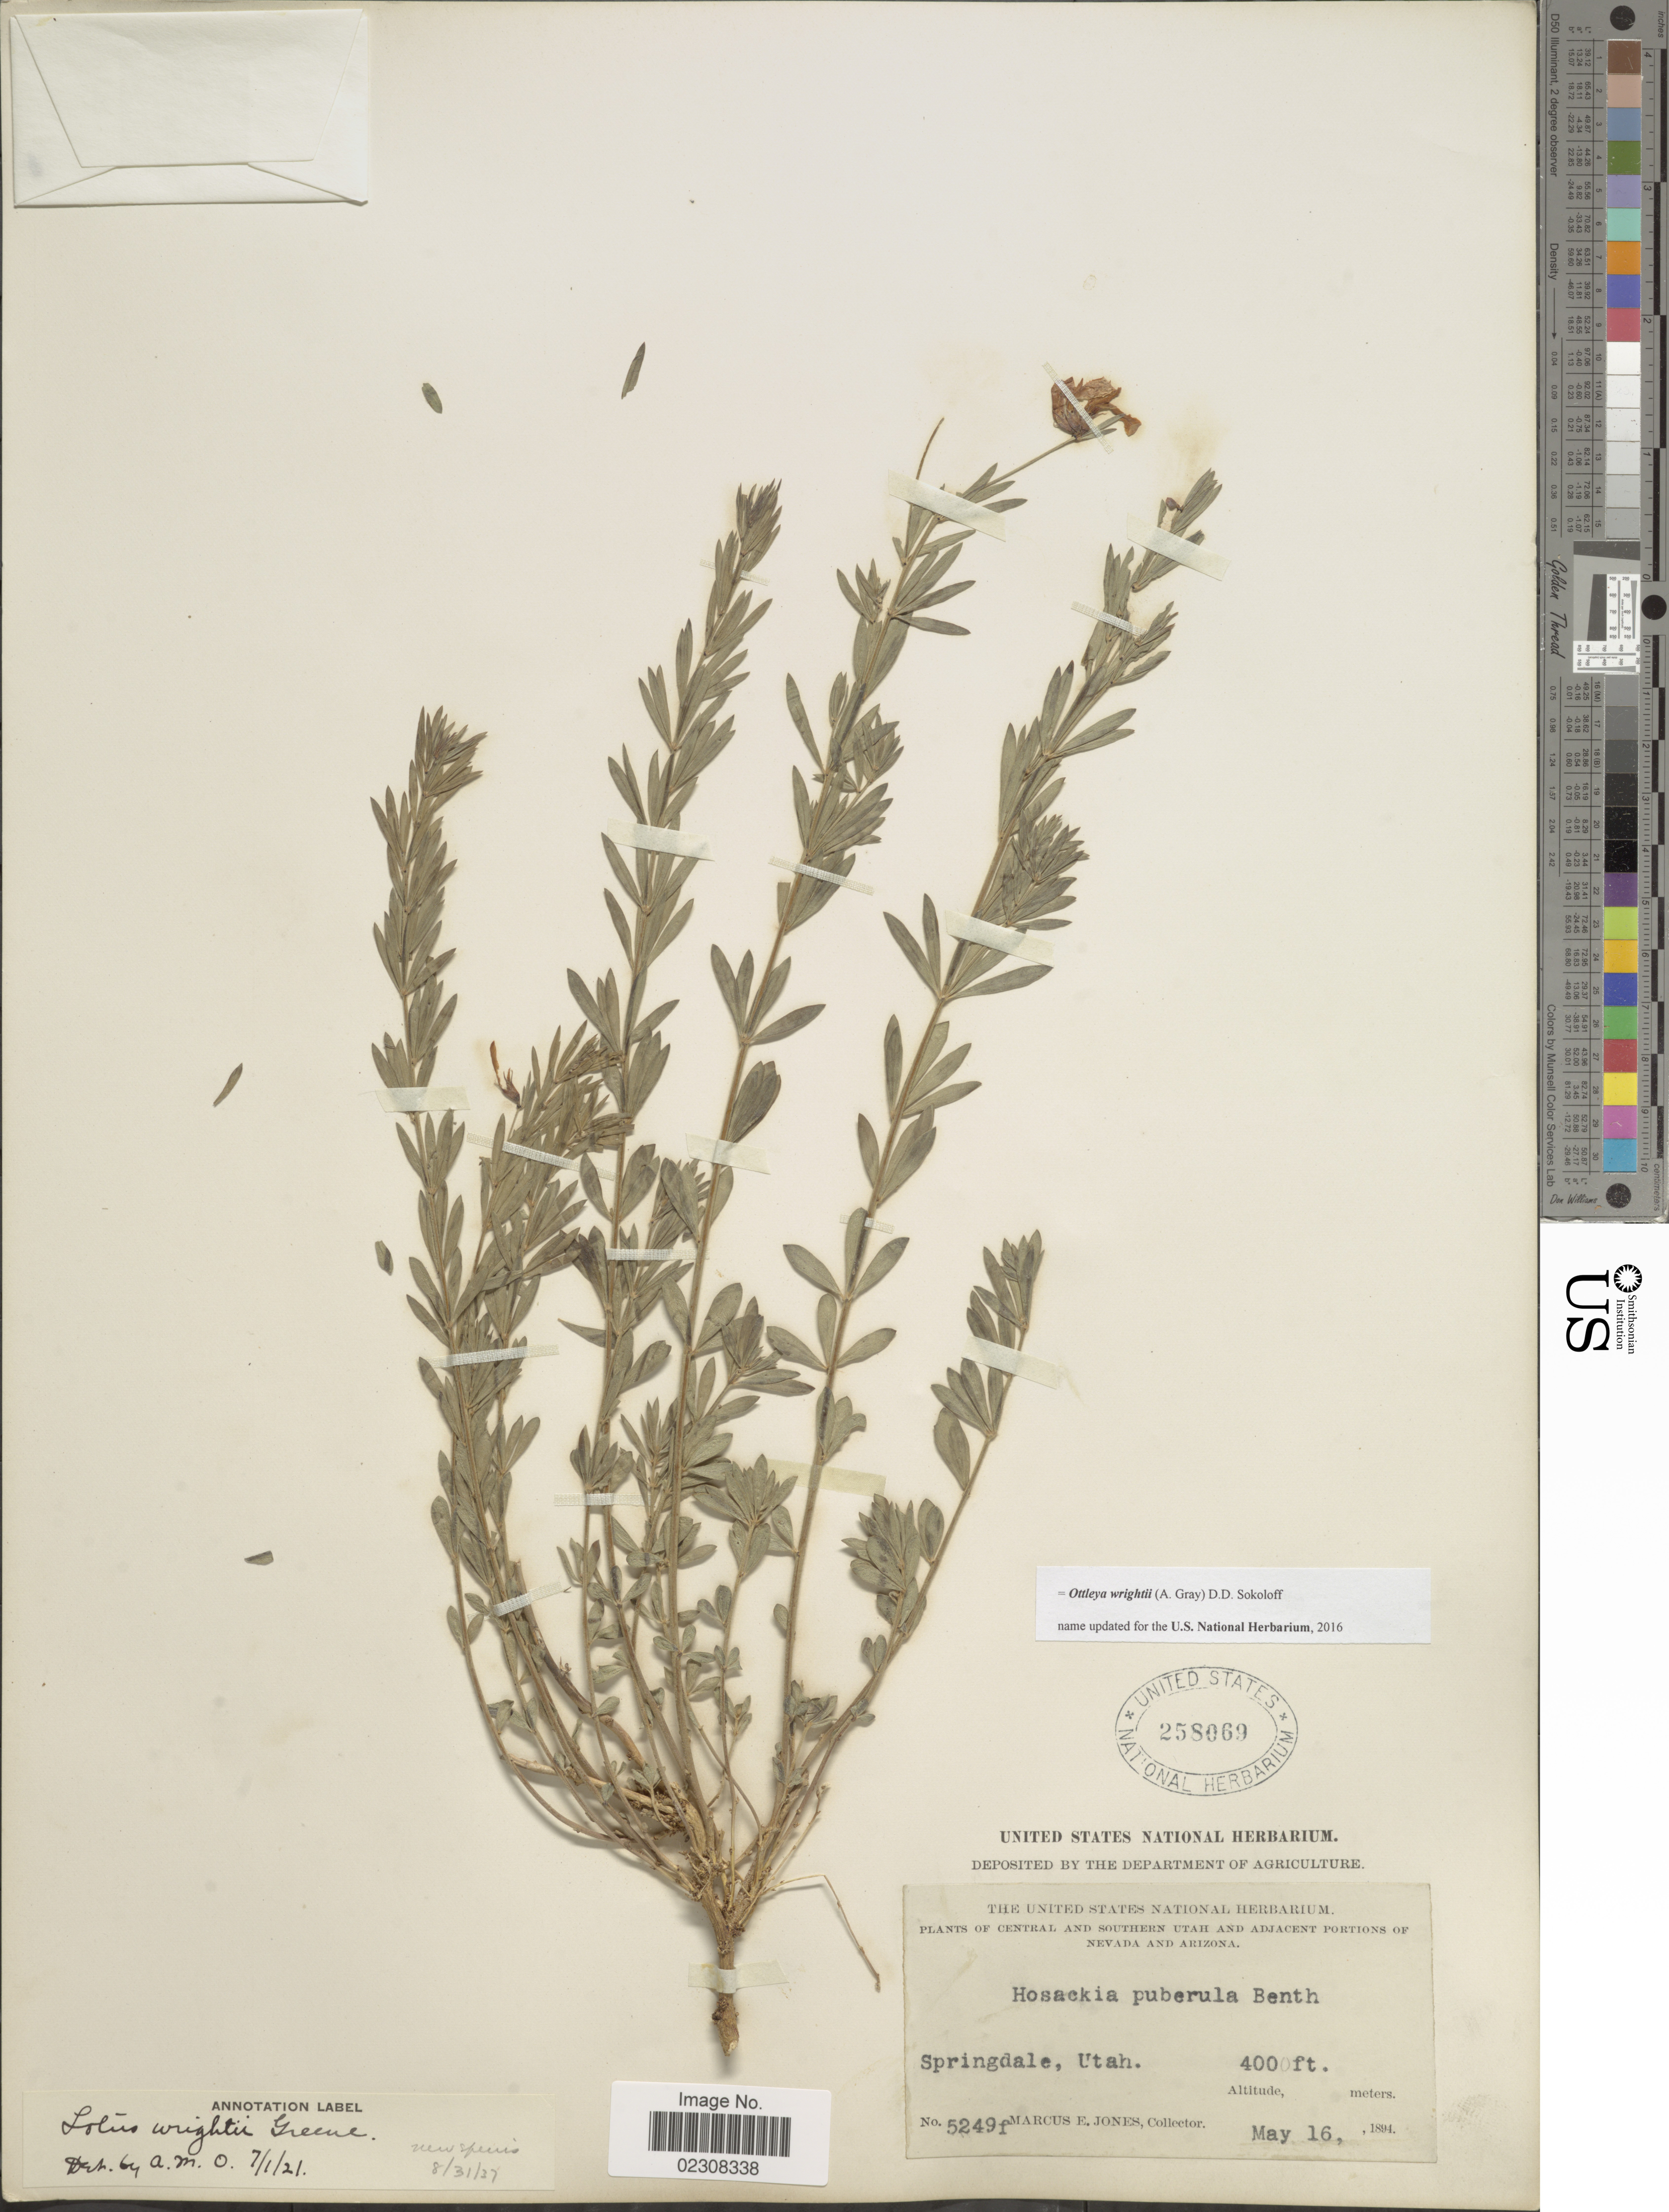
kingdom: Plantae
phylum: Tracheophyta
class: Magnoliopsida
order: Fabales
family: Fabaceae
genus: Ottleya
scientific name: Ottleya wrightii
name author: (A. Gray) D.D. Sokoloff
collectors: M. E. Jones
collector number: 5249f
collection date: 1894-05-16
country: United States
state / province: Utah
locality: Central and Southern Utah Adjacent Portions of Nevada and Arizona, Springdale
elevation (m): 1219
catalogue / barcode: US 258069